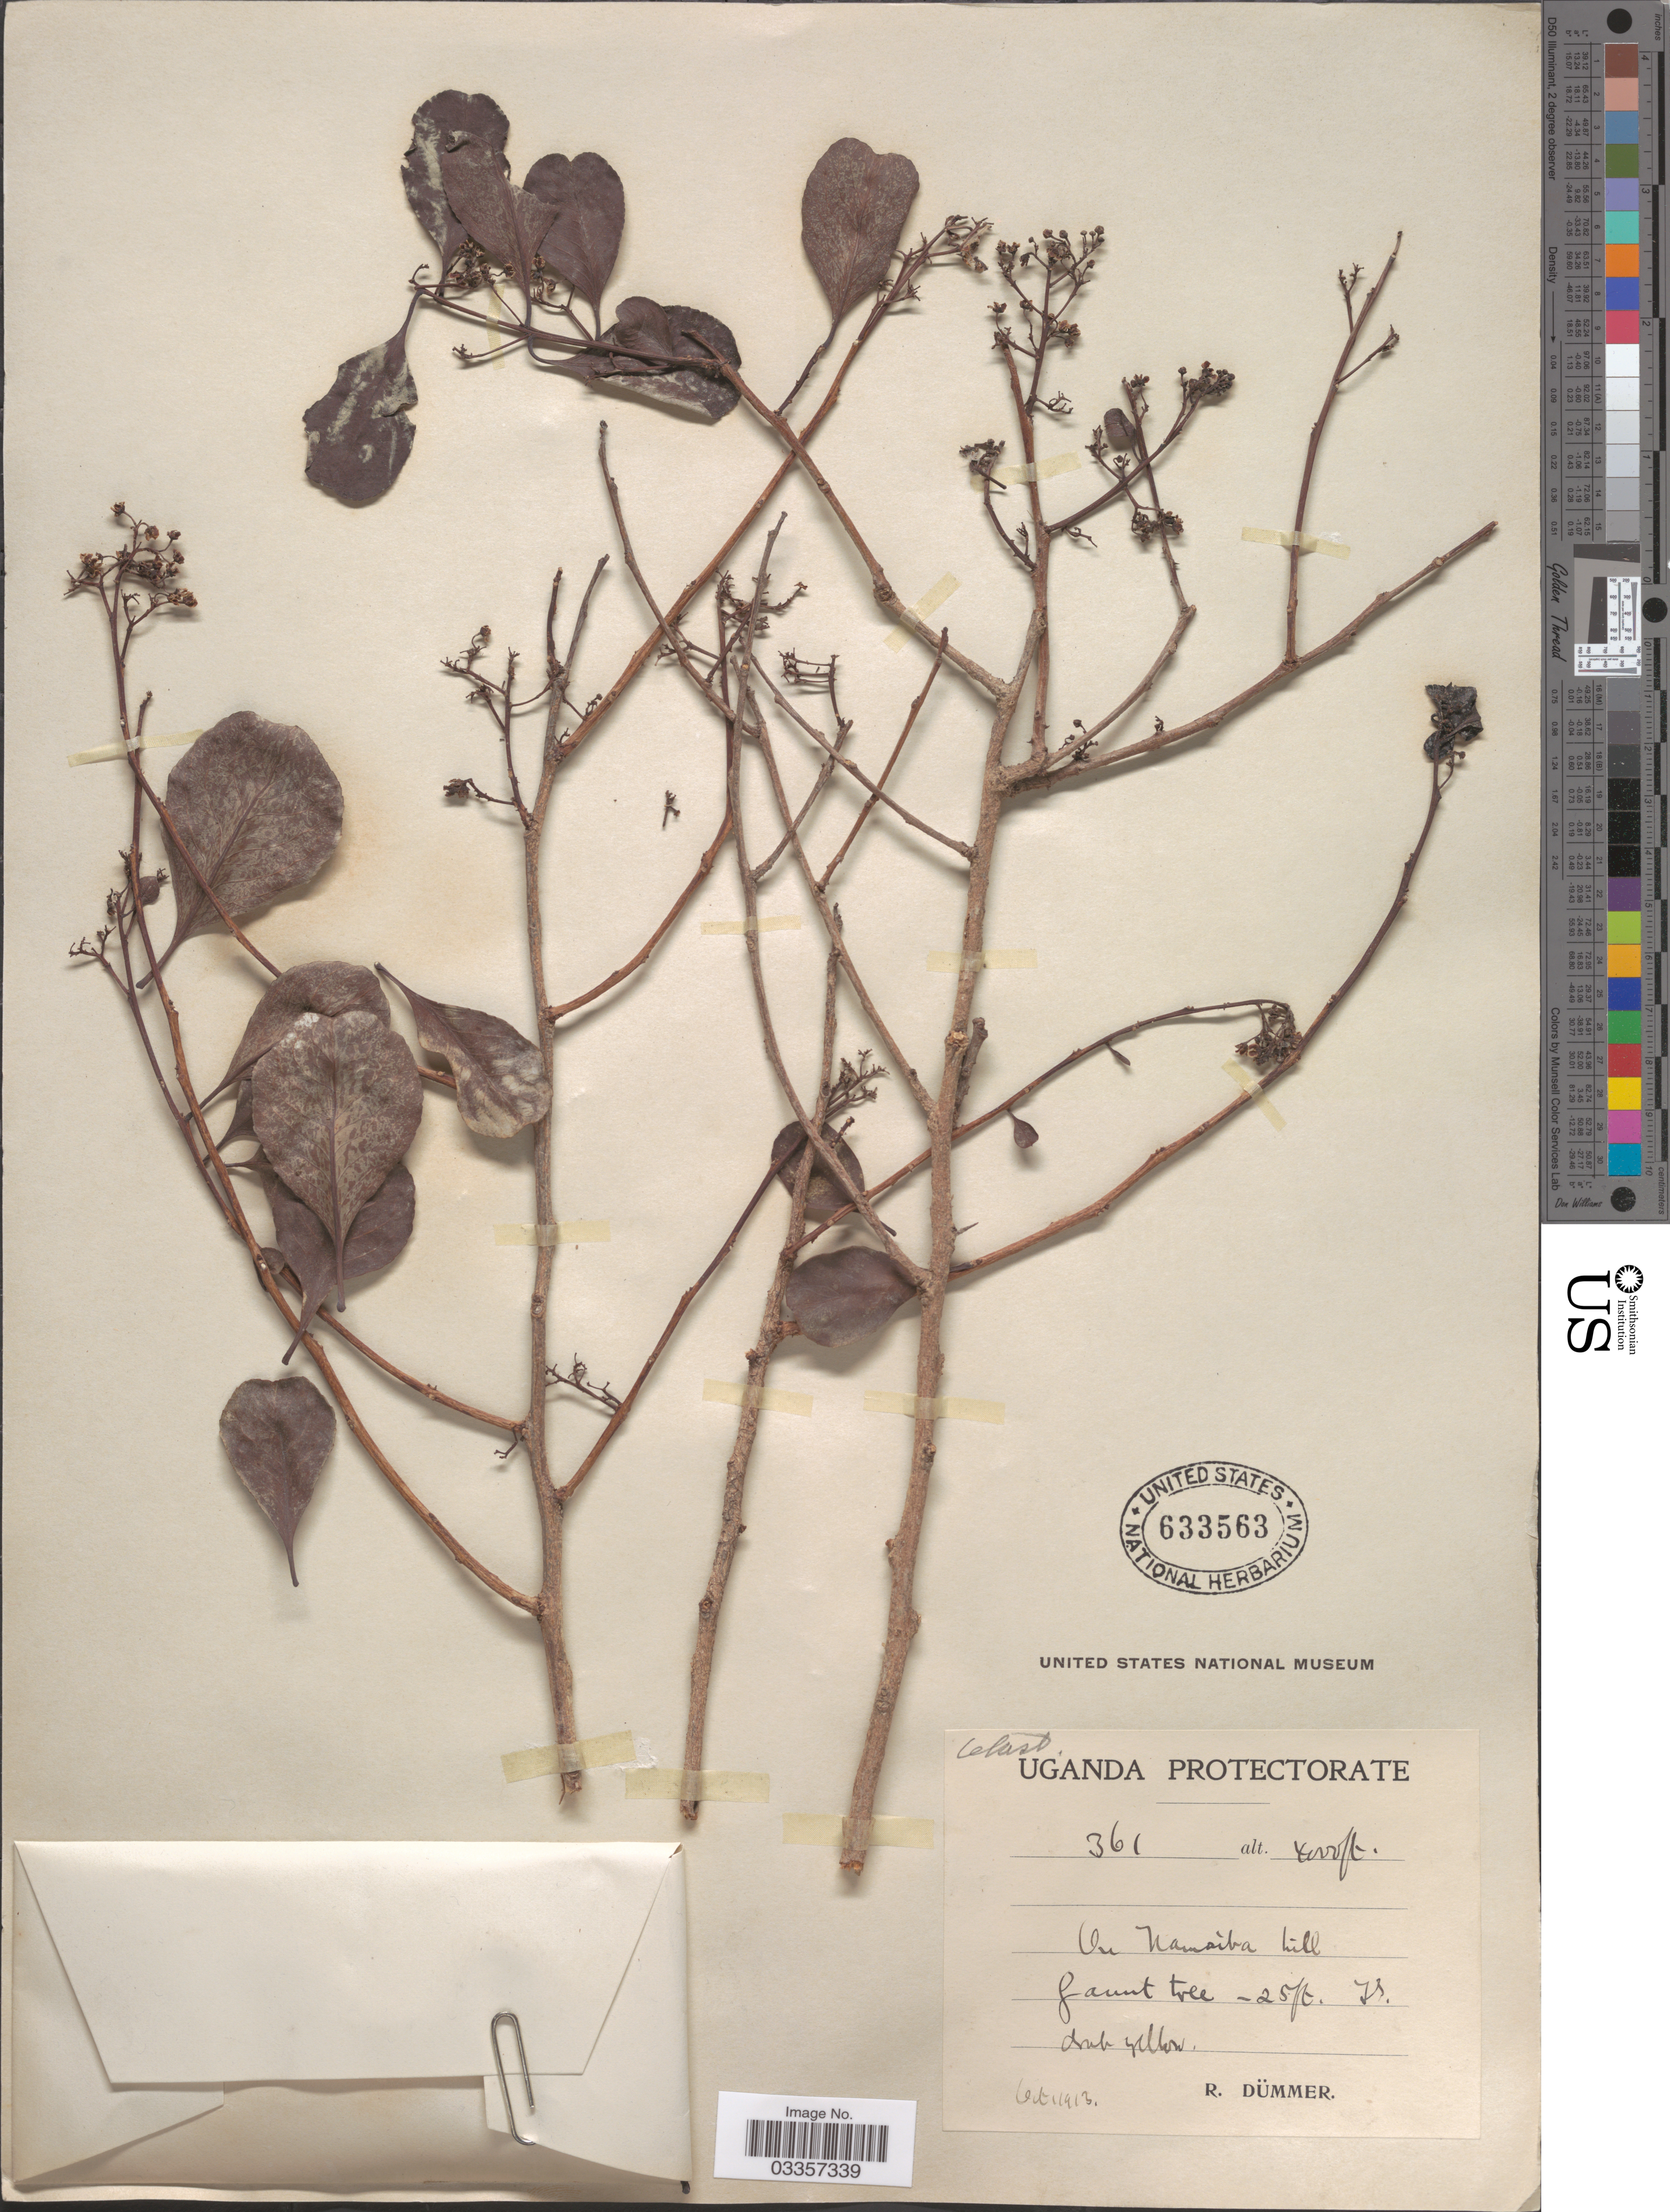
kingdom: Plantae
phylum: Tracheophyta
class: Magnoliopsida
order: Celastrales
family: Celastraceae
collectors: R. A. Dümmer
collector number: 361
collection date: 1913-10-01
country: Uganda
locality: Uganda Protectorate. On Namaiba hill.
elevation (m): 1219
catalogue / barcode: US 633563